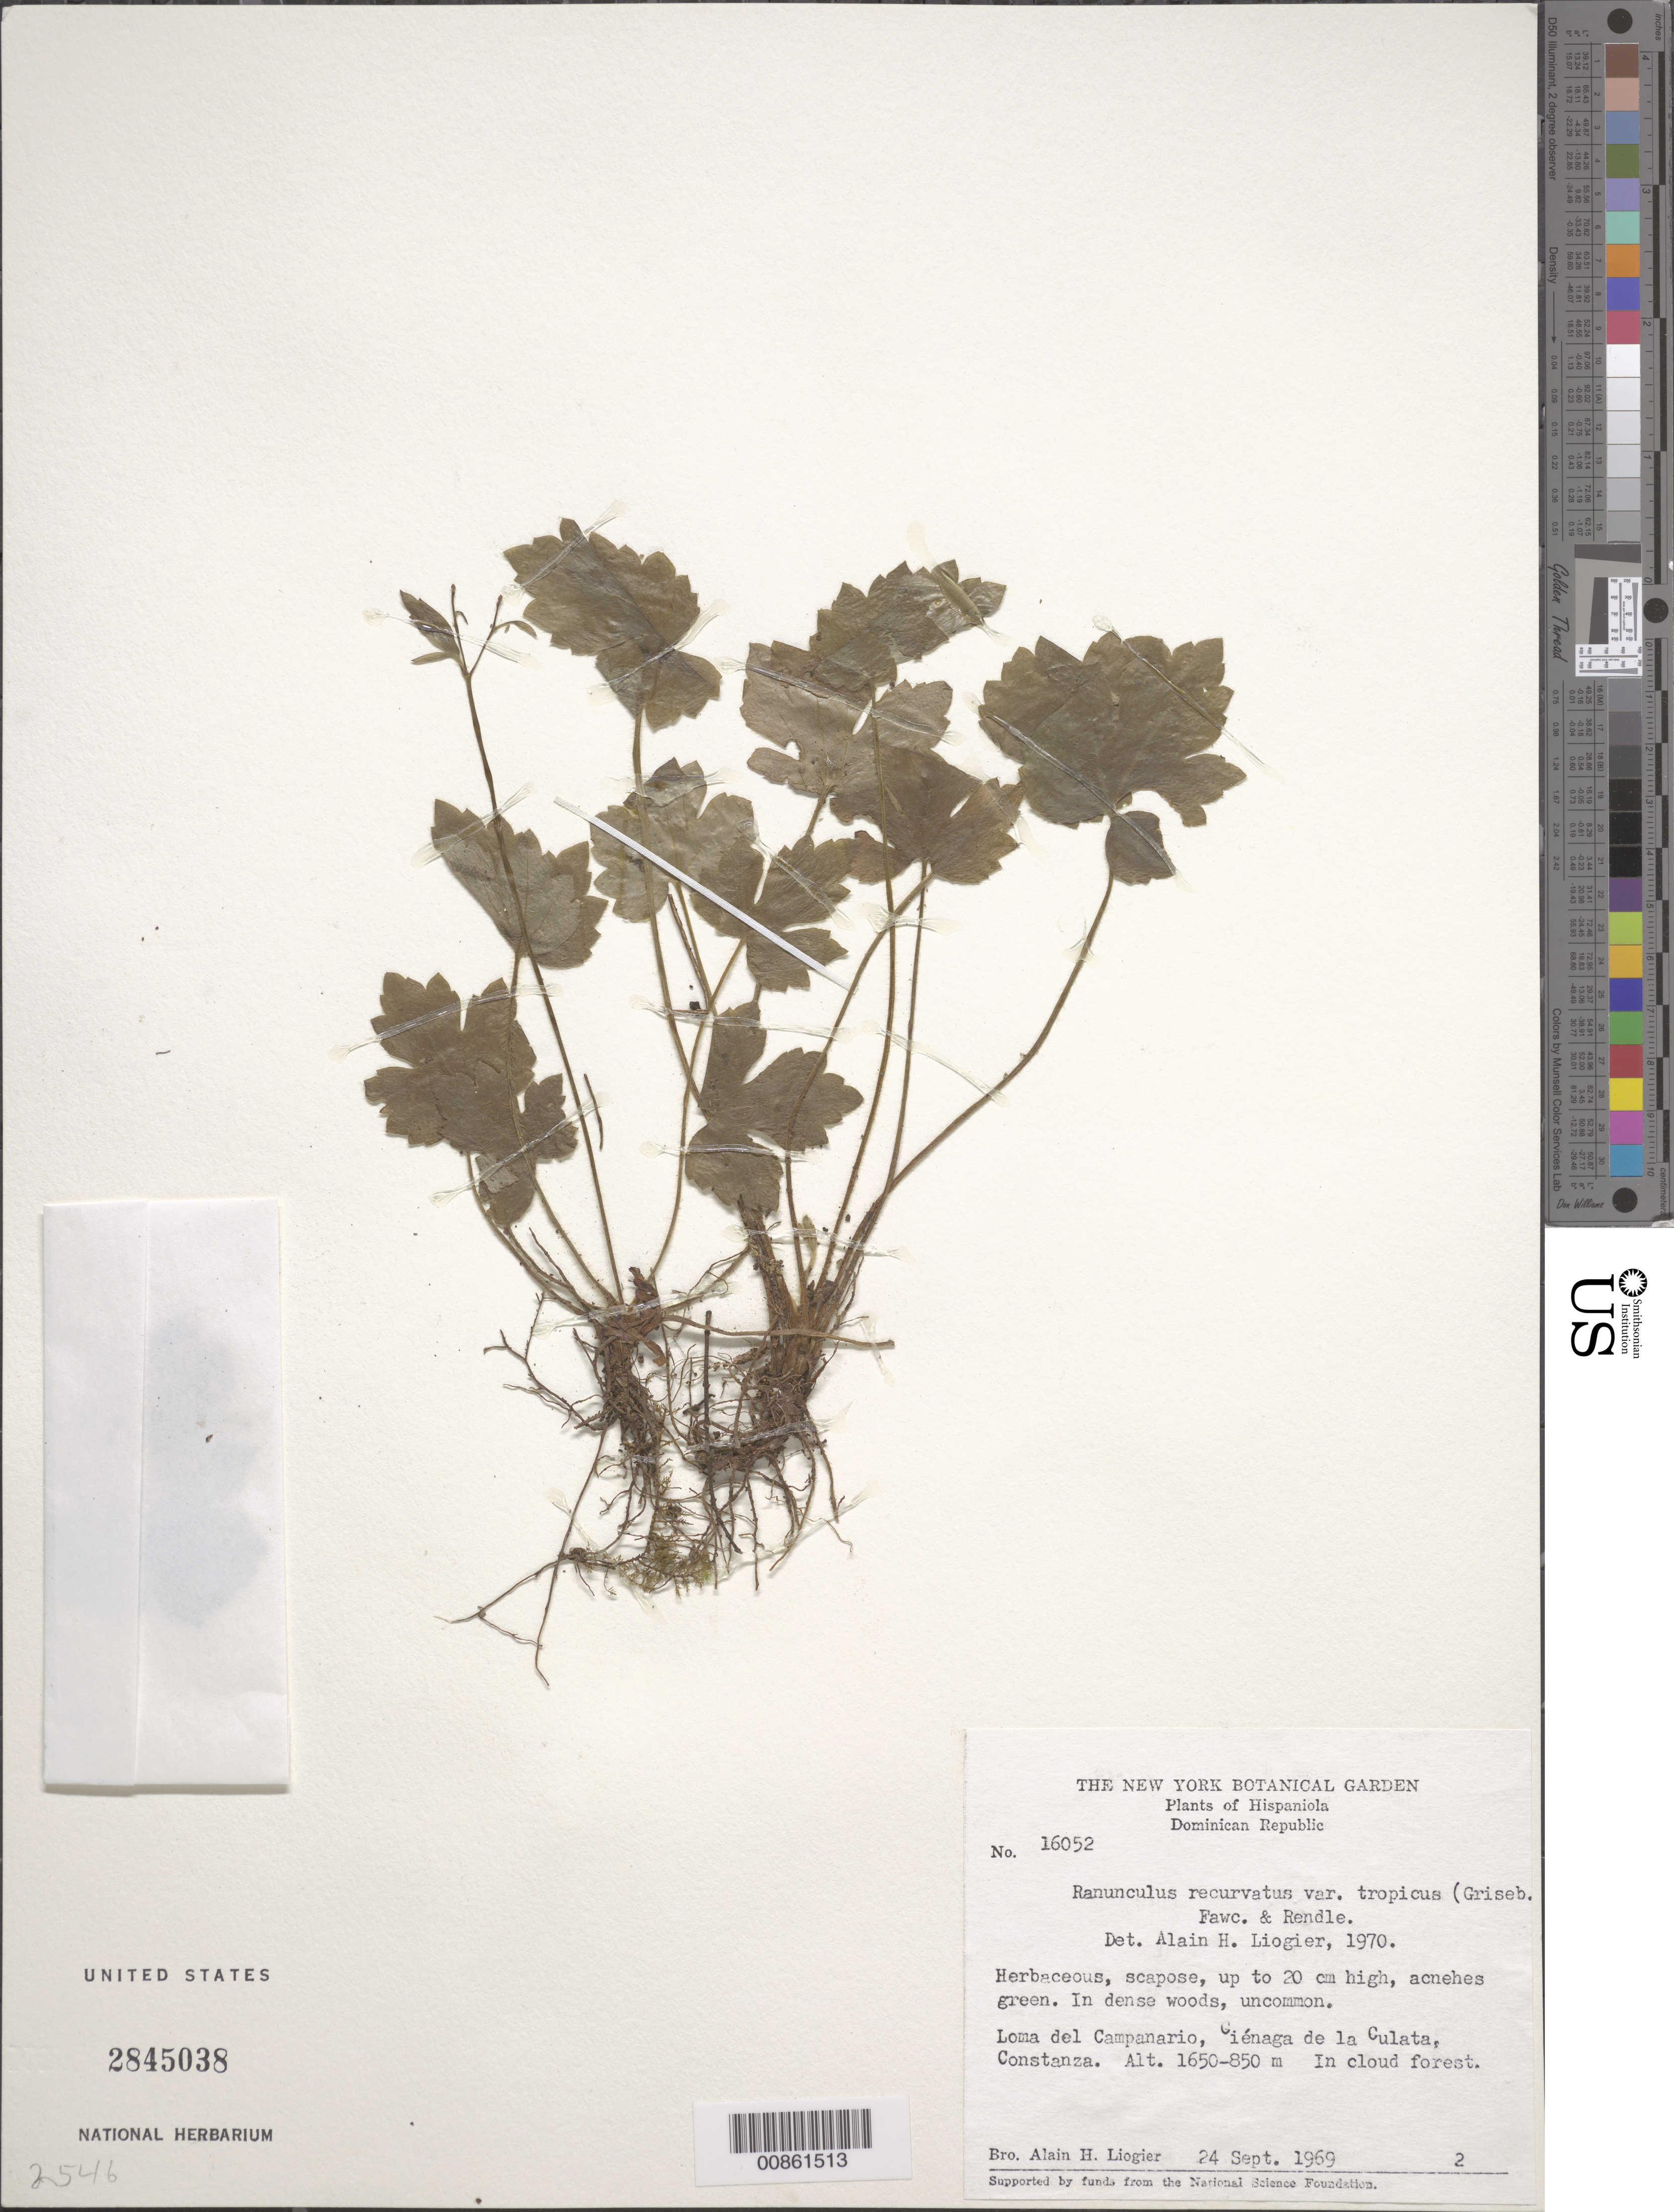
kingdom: Plantae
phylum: Tracheophyta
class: Magnoliopsida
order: Ranunculales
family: Ranunculaceae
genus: Ranunculus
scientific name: Ranunculus recurvatus var. tropicus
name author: (Griseb.) Fawc. & Rendle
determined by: Liogier, Alain H.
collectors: A. H. Liogier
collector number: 16052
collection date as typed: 24 Sep 1969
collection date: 1969-09-24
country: Dominican Republic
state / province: La Vega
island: Hispaniola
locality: Loma del Campanario, Ciénaga de la Culata, Constanza.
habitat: In dense woods. In cloud forest.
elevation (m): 1650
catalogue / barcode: US 2845038